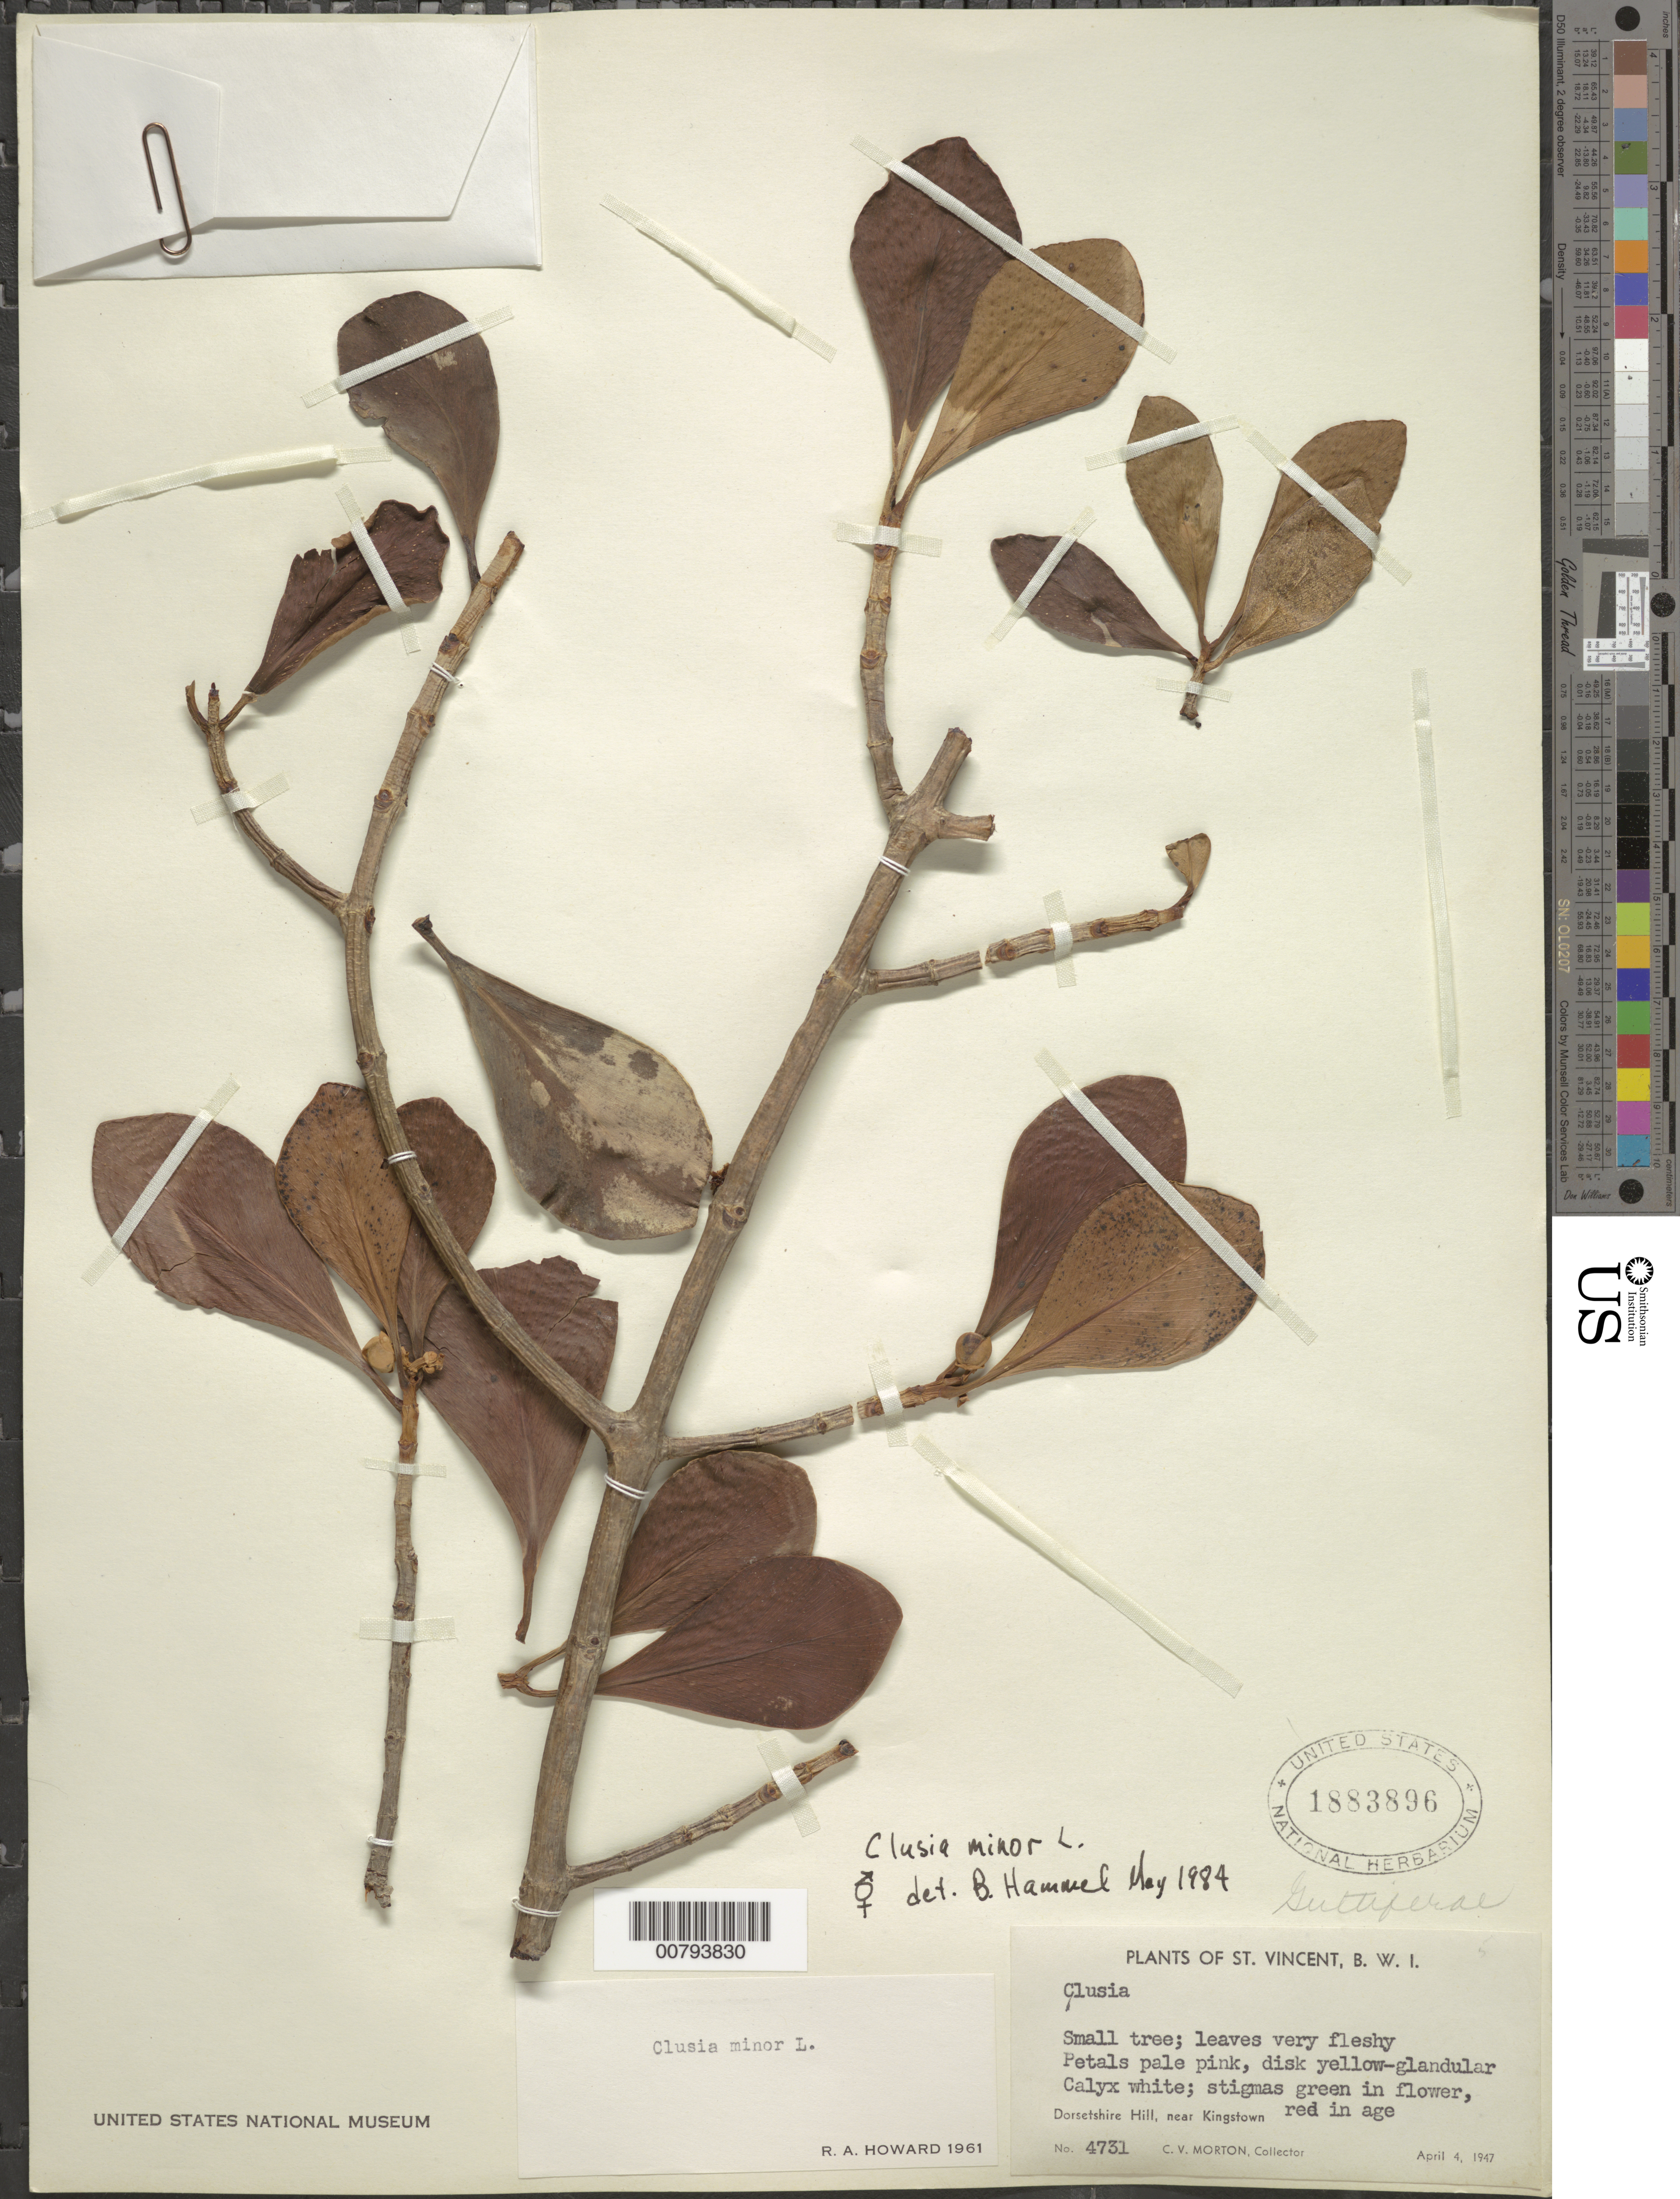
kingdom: Plantae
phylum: Tracheophyta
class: Magnoliopsida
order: Malpighiales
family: Clusiaceae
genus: Clusia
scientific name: Clusia minor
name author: L.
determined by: Hammel, Barry E., (MO), Missouri Botanical Garden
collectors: C. V. Morton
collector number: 4731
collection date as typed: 04 Apr 1947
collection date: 1947-04-04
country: St. Vincent - Grenadines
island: St. Vincent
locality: Dorsetshire Hill, near Kingstown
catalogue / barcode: US 1883896